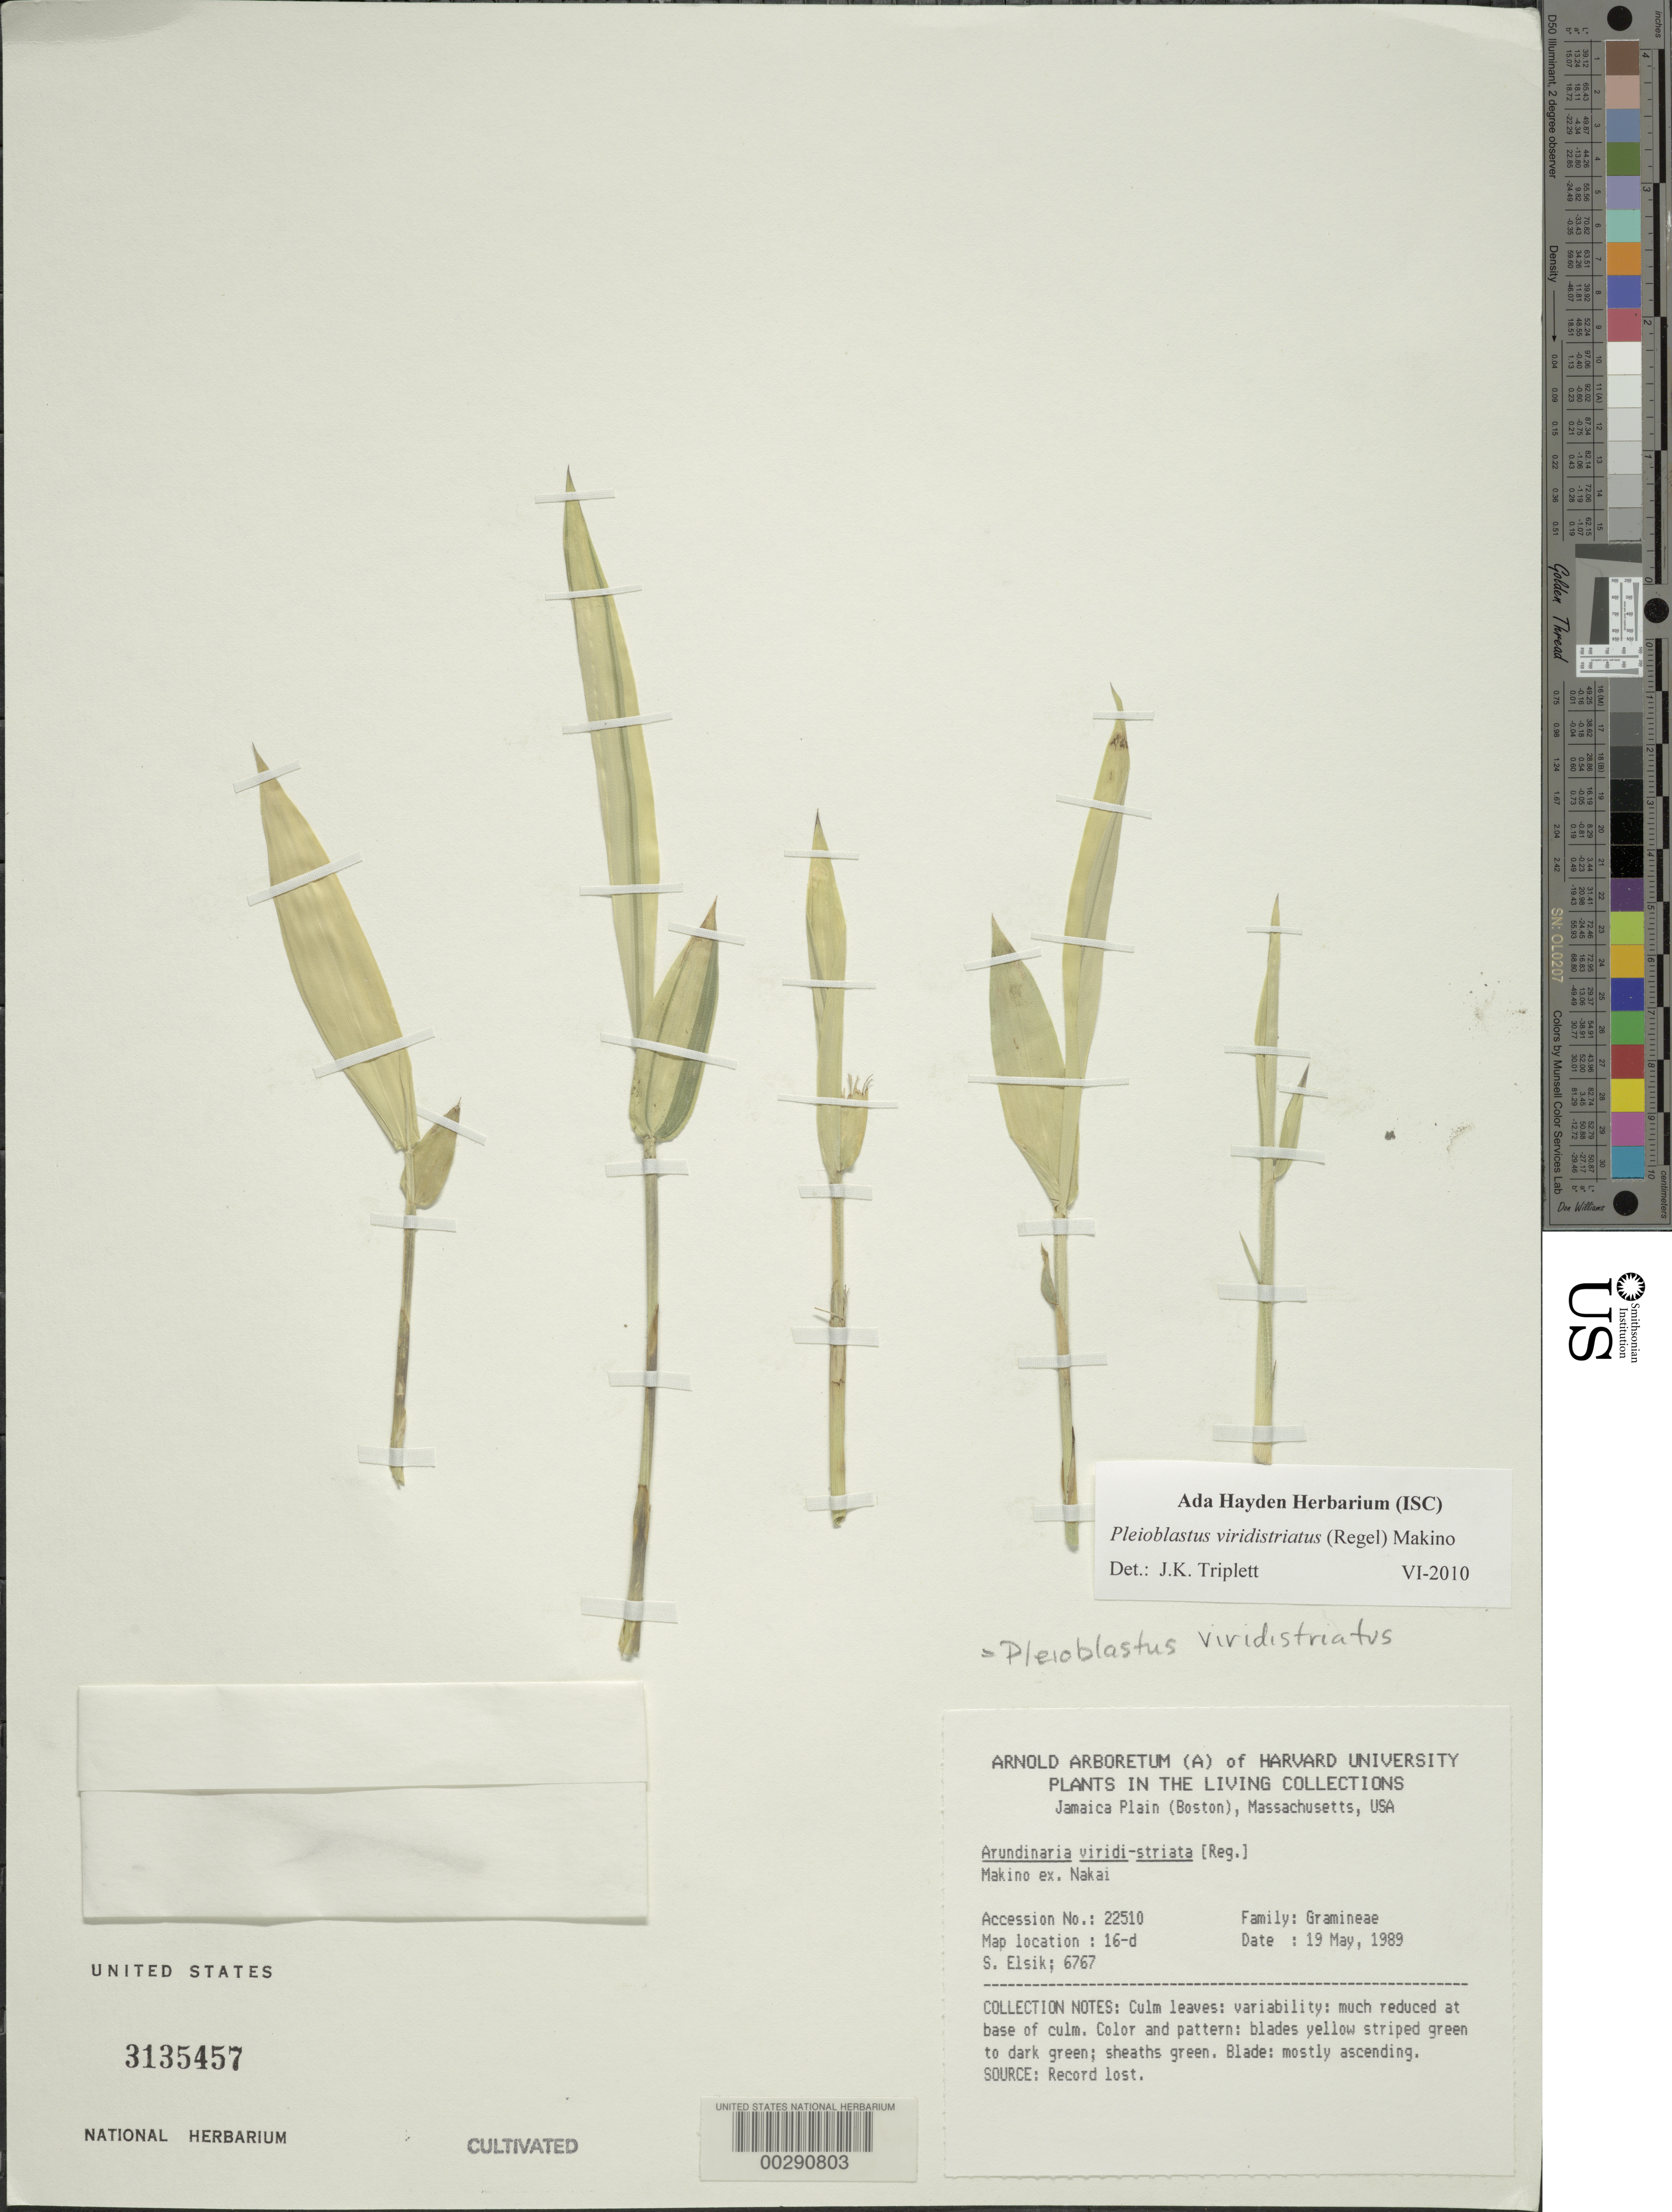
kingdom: Plantae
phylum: Tracheophyta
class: Liliopsida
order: Poales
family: Poaceae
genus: Pleioblastus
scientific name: Pleioblastus viridistriatus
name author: (Regel) Makino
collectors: S. Elsik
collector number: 6767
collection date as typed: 19 May 1989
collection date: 1989-05-19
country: United States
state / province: Florida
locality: Southern Florida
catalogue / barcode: US 3135457